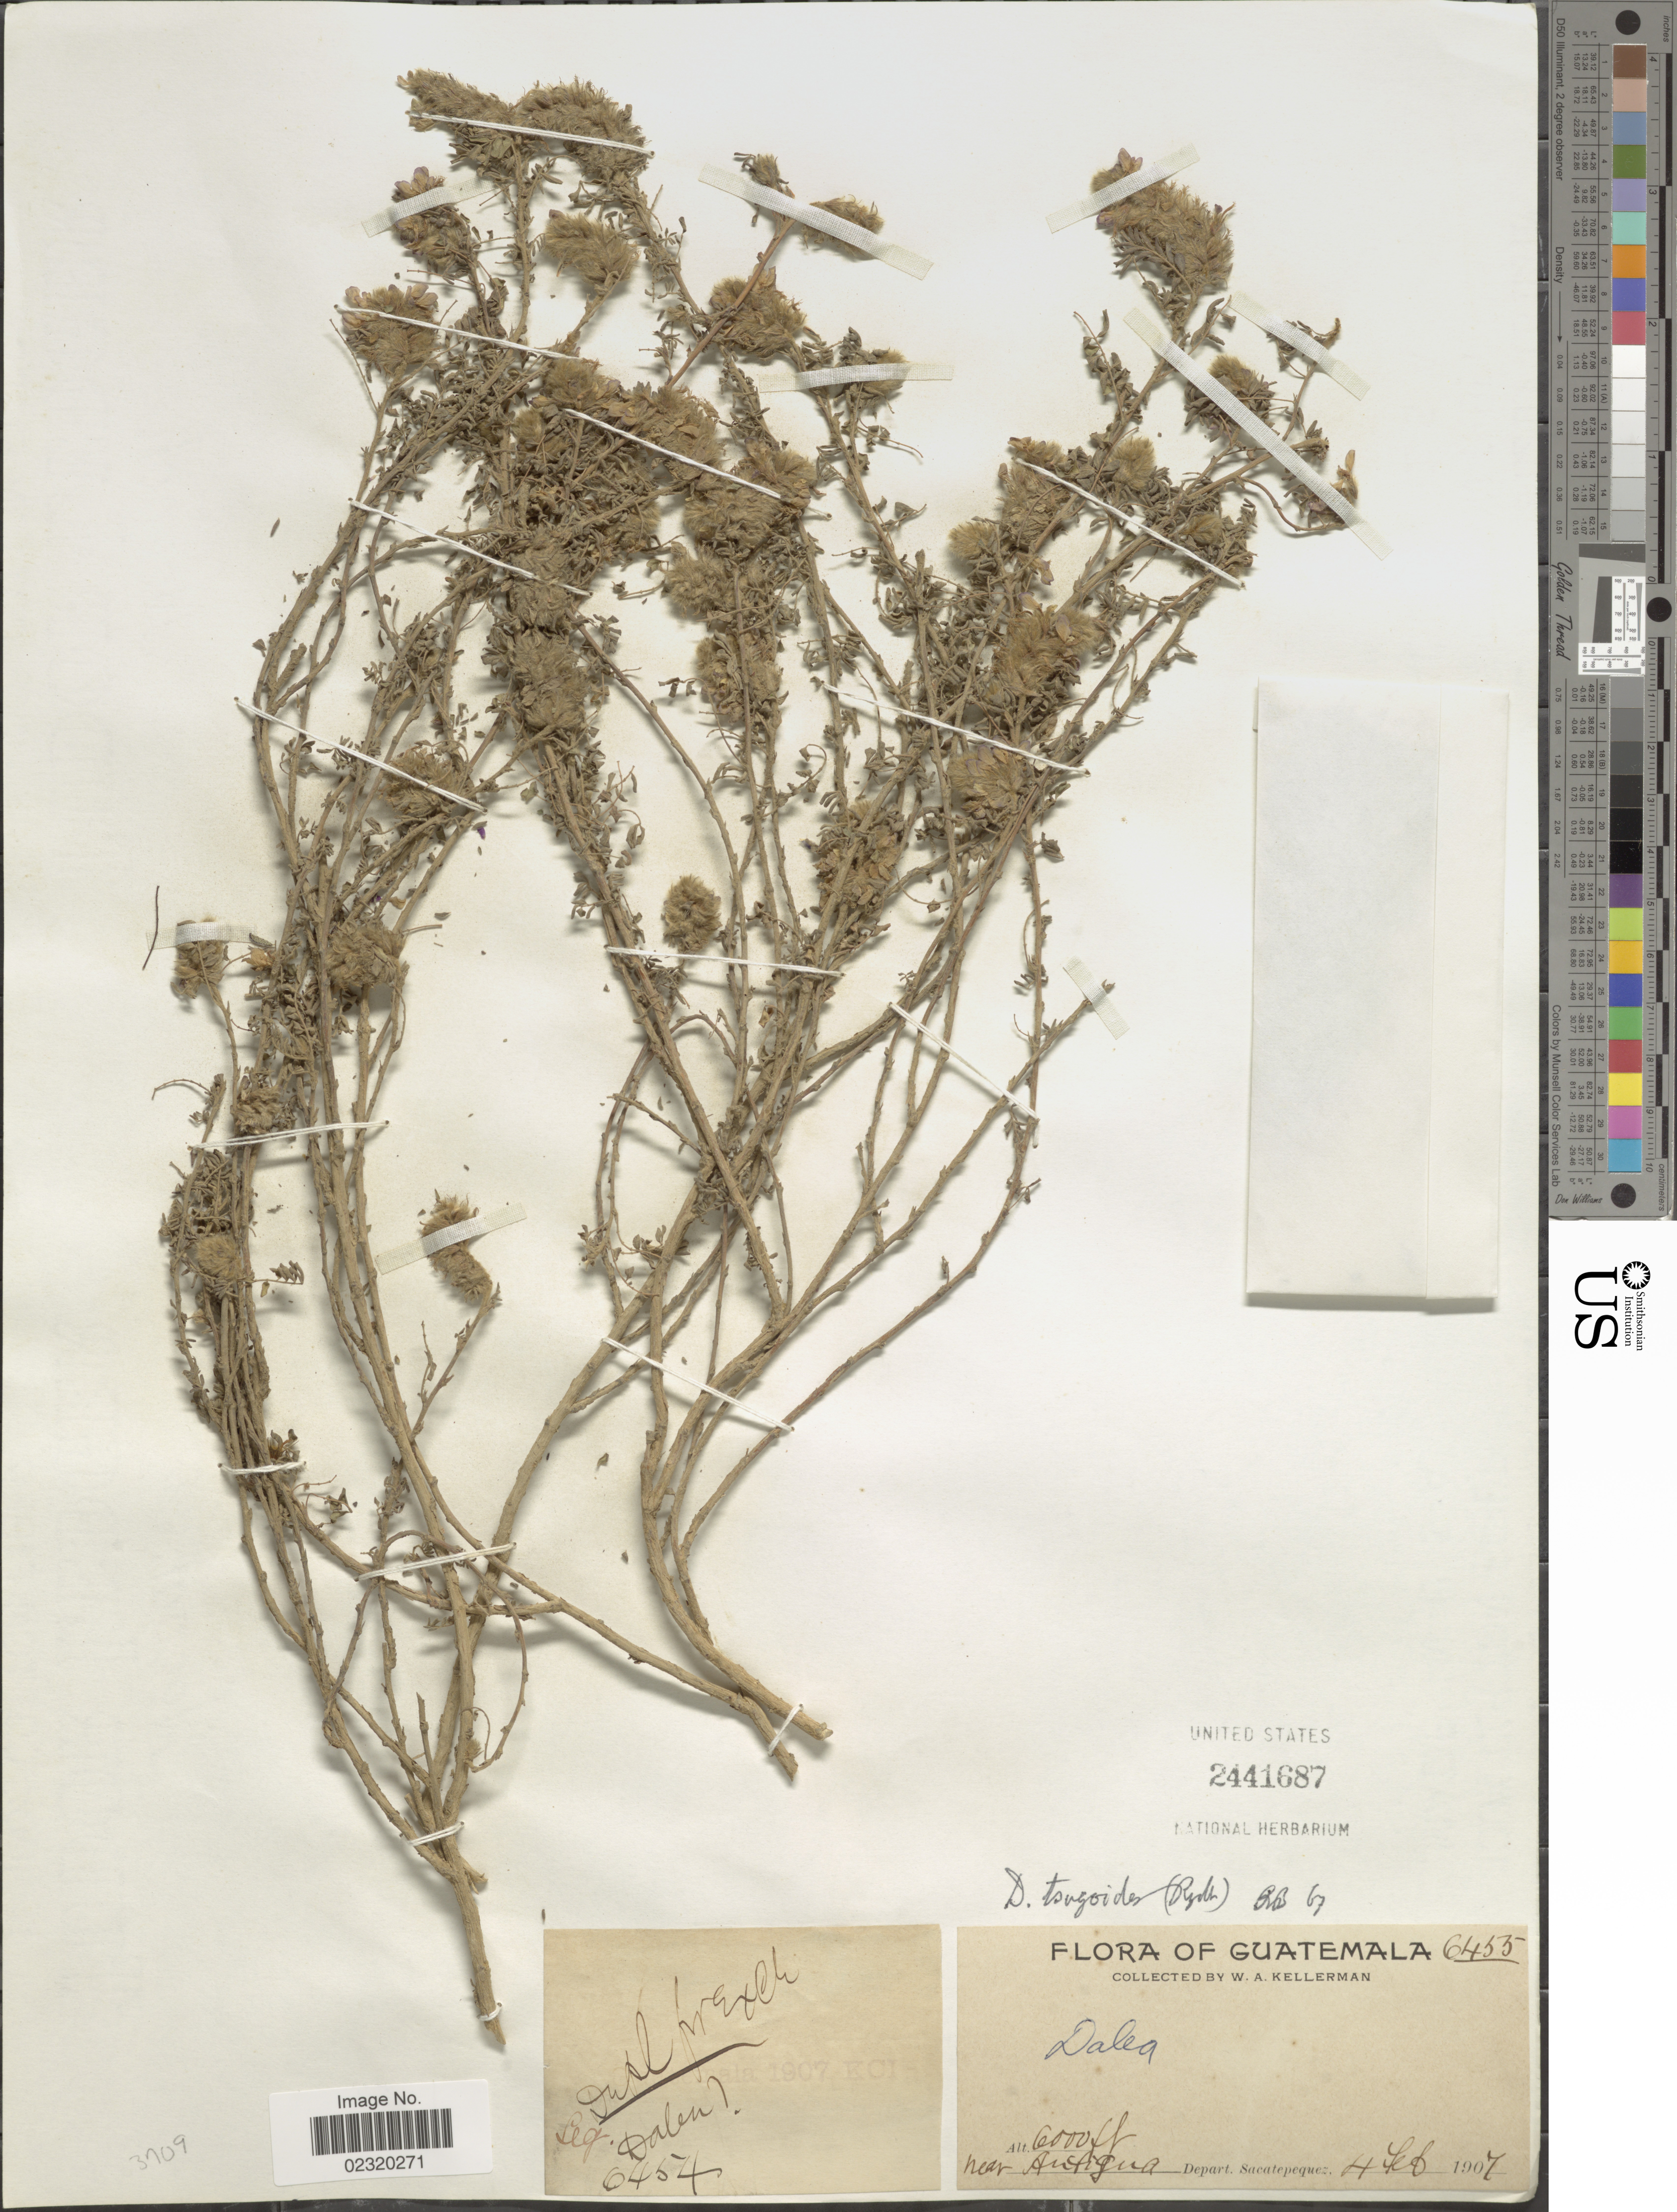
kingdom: Plantae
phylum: Tracheophyta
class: Magnoliopsida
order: Fabales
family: Fabaceae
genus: Dalea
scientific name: Dalea versicolor var. versicolor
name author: Zucc.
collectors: W. Kellerman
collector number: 6455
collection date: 1907-02-04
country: Guatemala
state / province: Sacatepéquez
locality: Near Antigua, Depart. Sacatepequez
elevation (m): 1829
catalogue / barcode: US 2441687